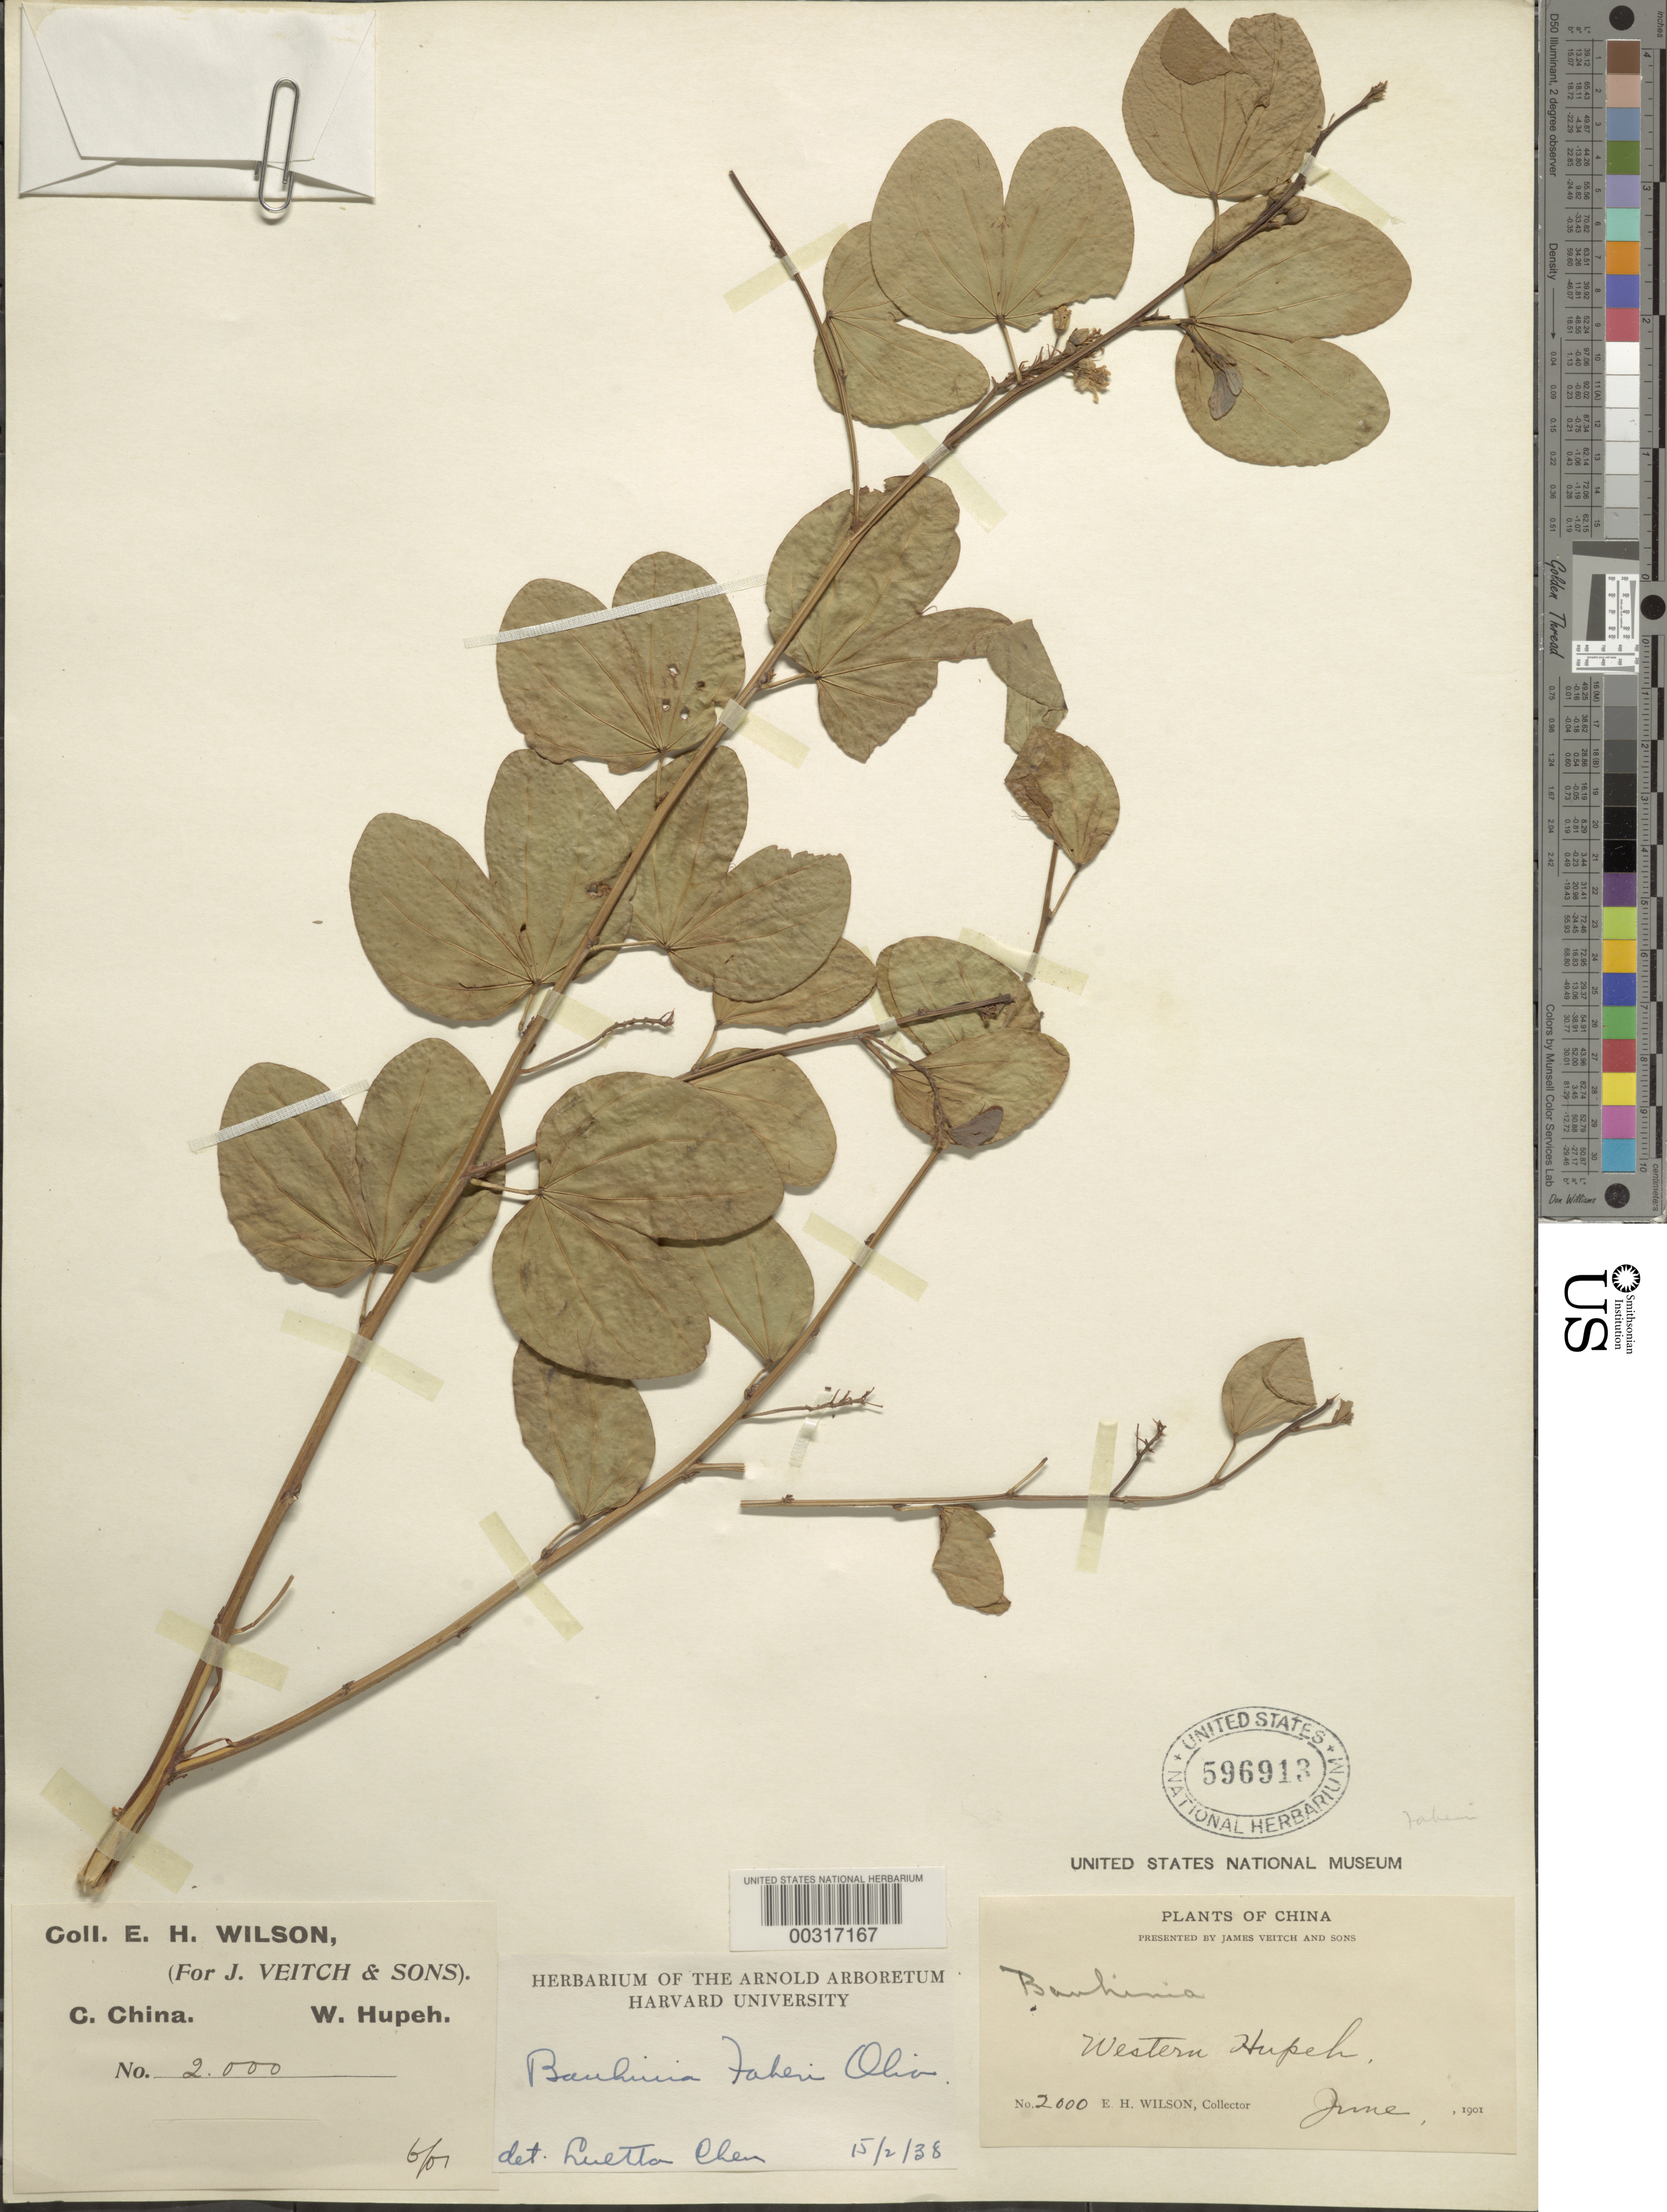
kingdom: Plantae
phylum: Tracheophyta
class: Magnoliopsida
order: Fabales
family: Fabaceae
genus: Bauhinia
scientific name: Bauhinia brachycarpa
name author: Wall. ex Benth.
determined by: U.S. National Herbarium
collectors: E. H. Wilson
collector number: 2000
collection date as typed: Jun 1901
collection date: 1901-06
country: China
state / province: Hubei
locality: Western hupeh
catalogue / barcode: US 596913